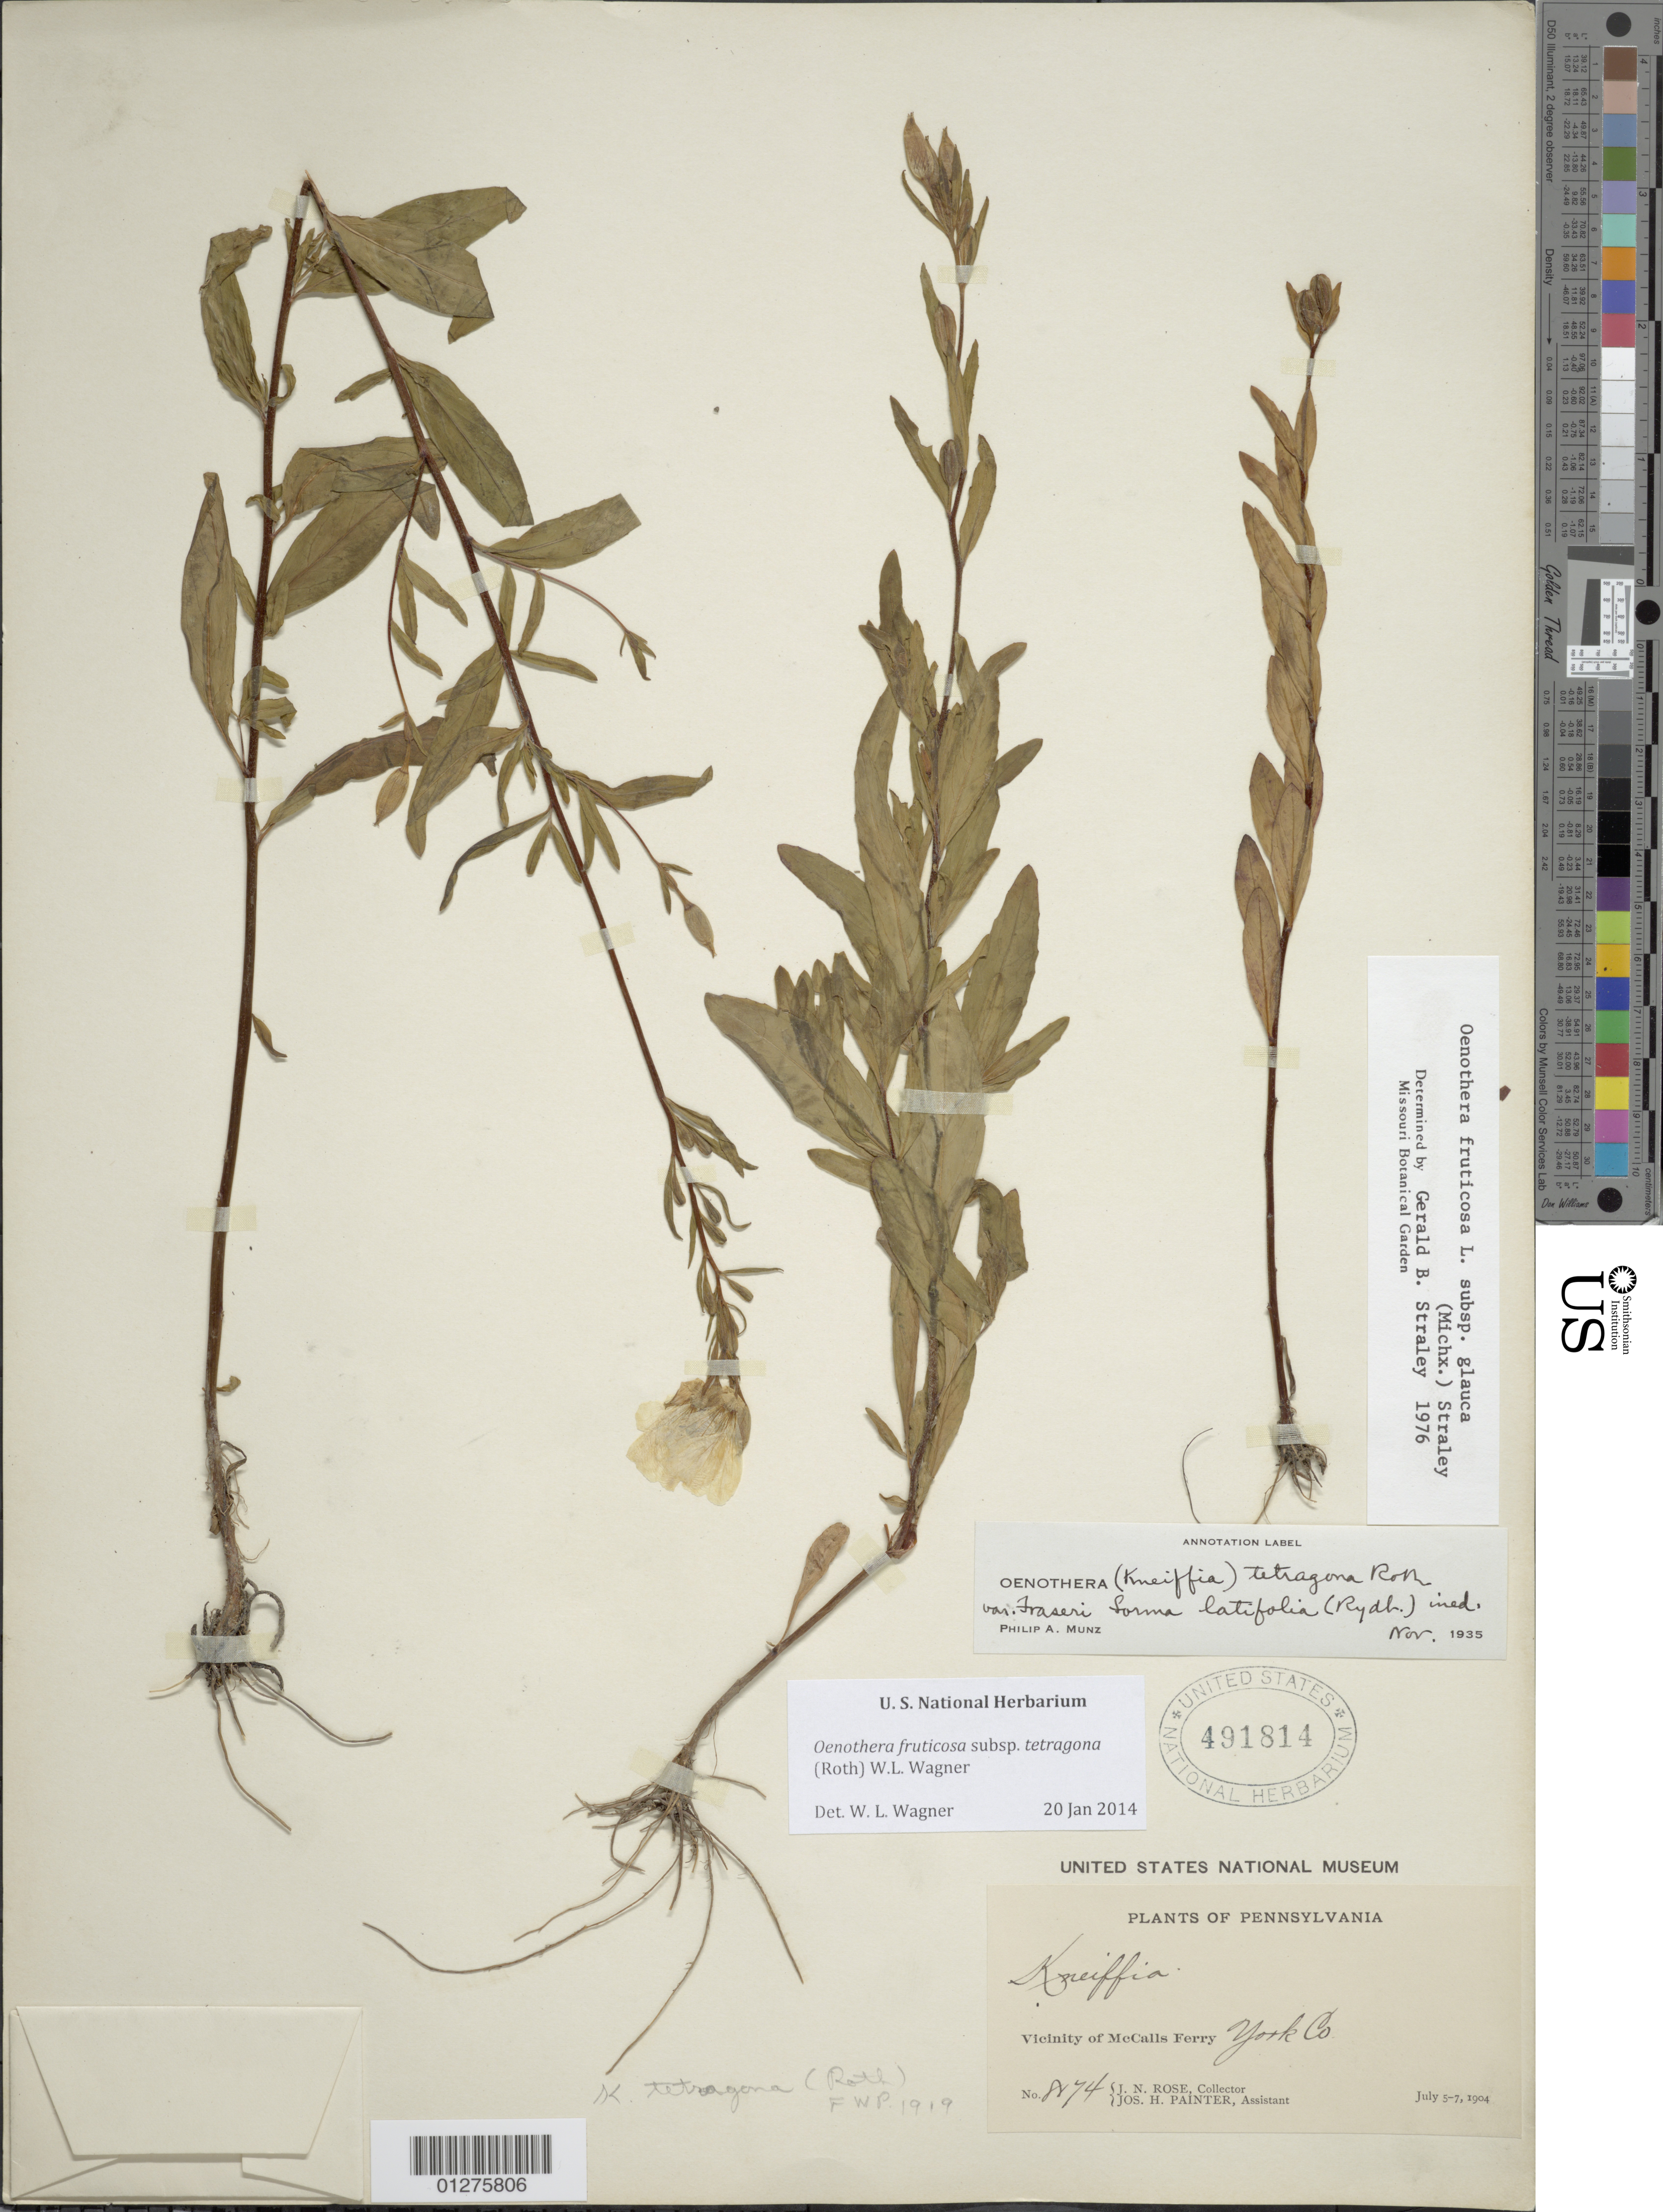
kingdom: Plantae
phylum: Tracheophyta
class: Magnoliopsida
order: Myrtales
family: Onagraceae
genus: Oenothera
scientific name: Oenothera fruticosa subsp. tetragona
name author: (Roth) W.L. Wagner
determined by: Wagner, W. L., (BOT), Smithsonian Institution - National Museum of Natural History (UNITED STATES)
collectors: J. N. Rose & J. H. Painter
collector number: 8874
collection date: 1904-07-05/1904-07-07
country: United States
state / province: Pennsylvania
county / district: York County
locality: vicinity of McCalls Ferry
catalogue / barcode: US 491814